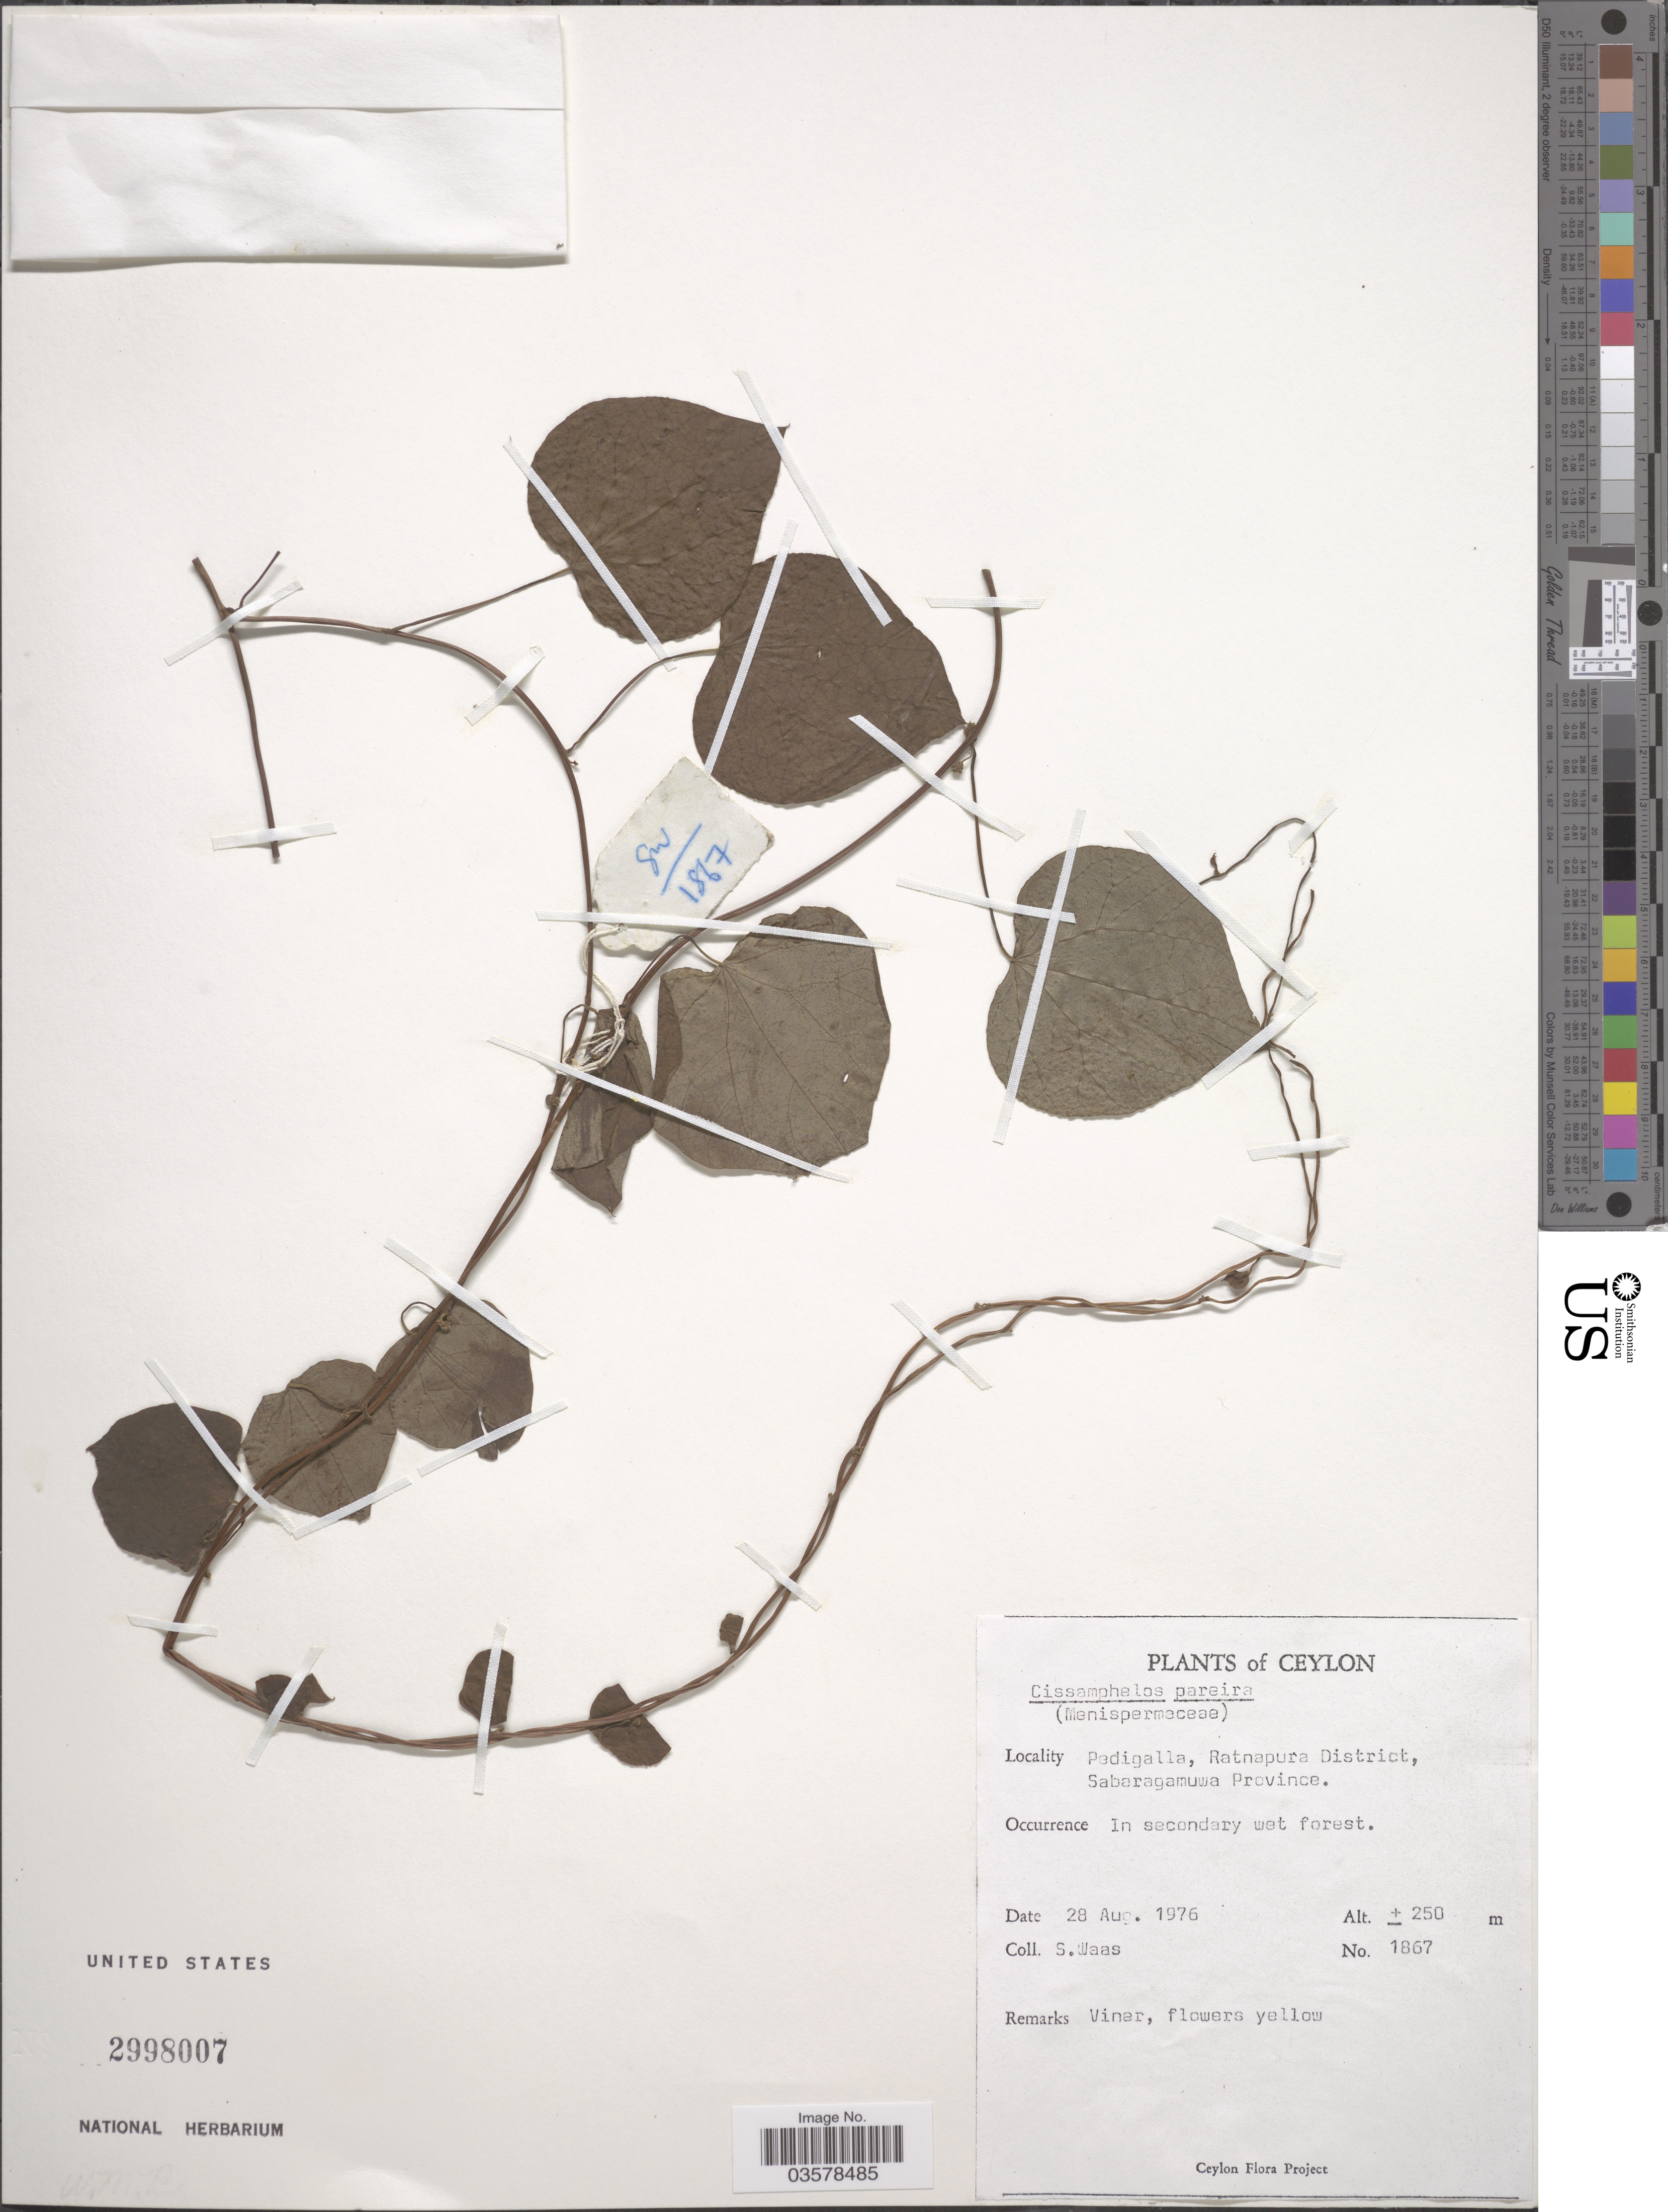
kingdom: Plantae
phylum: Tracheophyta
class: Magnoliopsida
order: Ranunculales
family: Menispermaceae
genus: Cissampelos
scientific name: Cissampelos pareira var. hirsuta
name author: (Buch.-Ham. ex DC.) Forman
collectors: S. Waas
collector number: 1867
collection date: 1976-08-28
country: Sri Lanka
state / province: Sabaragamuwa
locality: Ceylon. Pedigalla, Ratnapura District. In secondary wet forest.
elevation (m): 250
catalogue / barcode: US 2998007